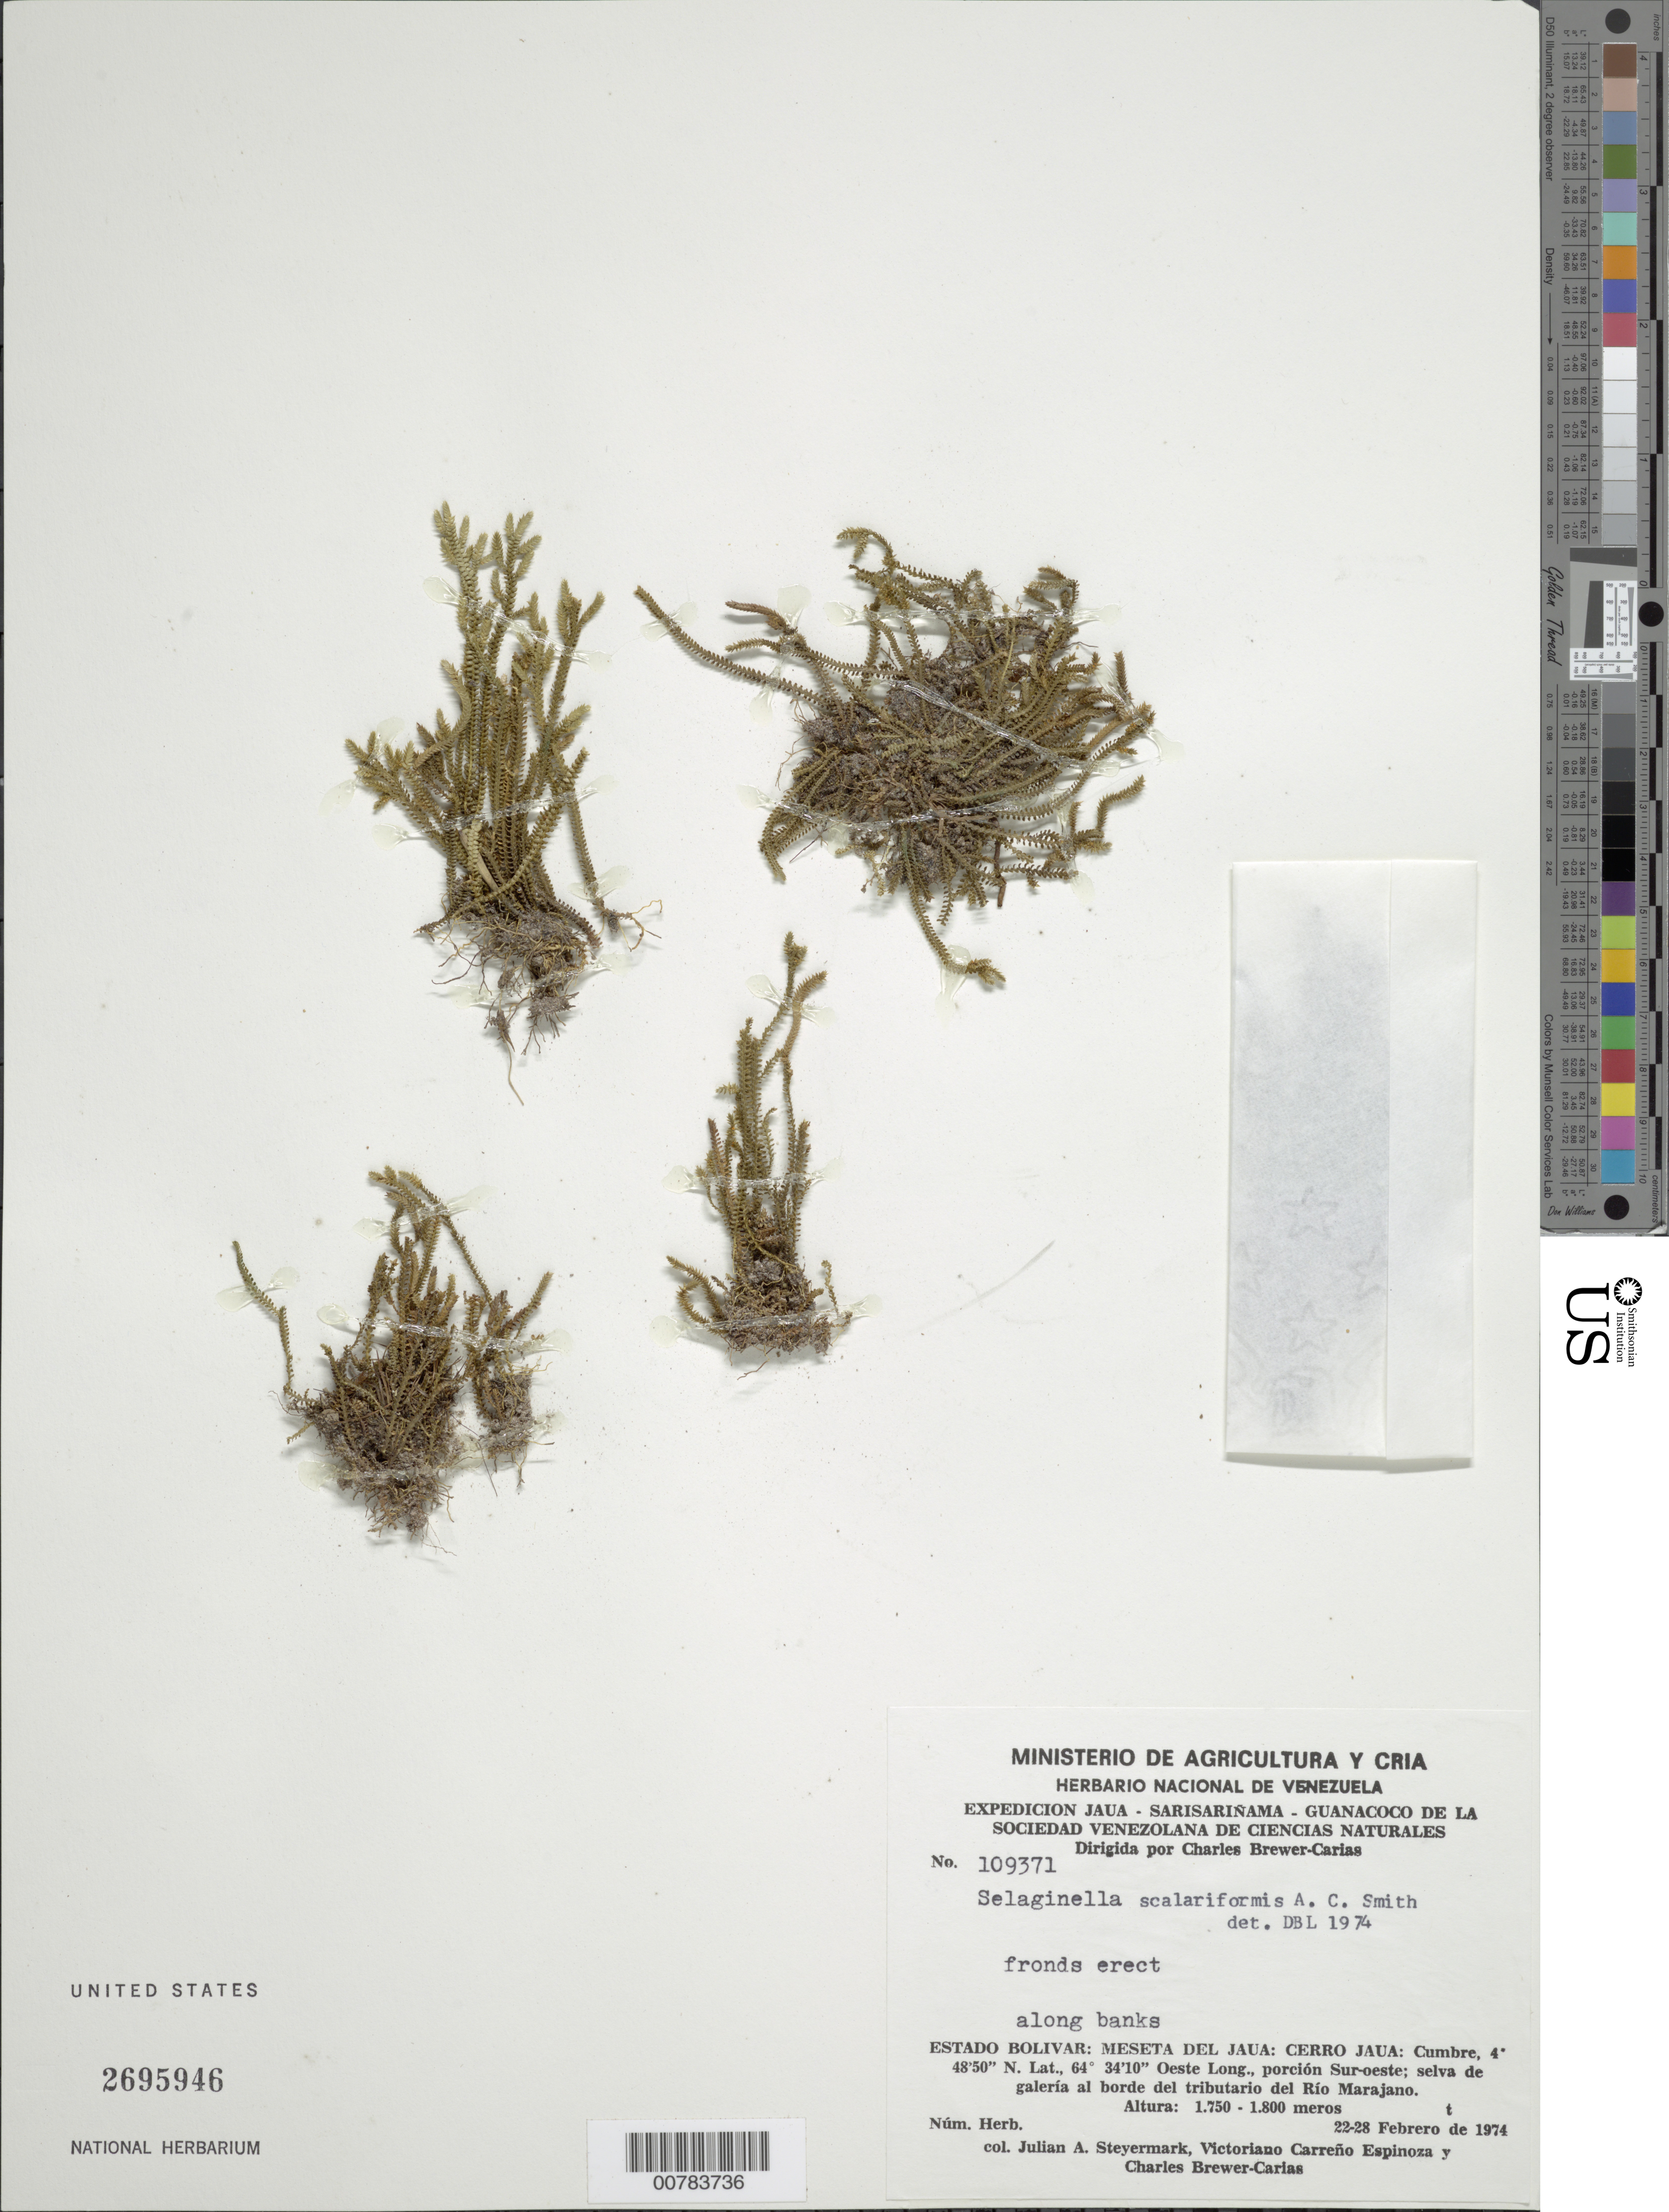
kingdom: Plantae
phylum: Tracheophyta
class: Lycopodiopsida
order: Selaginellales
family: Selaginellaceae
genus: Selaginella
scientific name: Selaginella scalariformis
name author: A.C. Sm.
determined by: Lellinger, David B., (BOT), Smithsonian Institution - National Museum of Natural History (UNITED STATES)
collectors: J. Steyermark, V. Carreño E. & C. Brewer-Carias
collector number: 109371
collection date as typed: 22-Feb-74 to 28-Feb-74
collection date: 1974-02-22/1974-02-28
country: Venezuela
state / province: Bolívar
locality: Cerro Guanacoco, porcion SO; selva de galeria al borde del tributarío del Río Marajano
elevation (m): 1750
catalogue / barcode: US 2695946